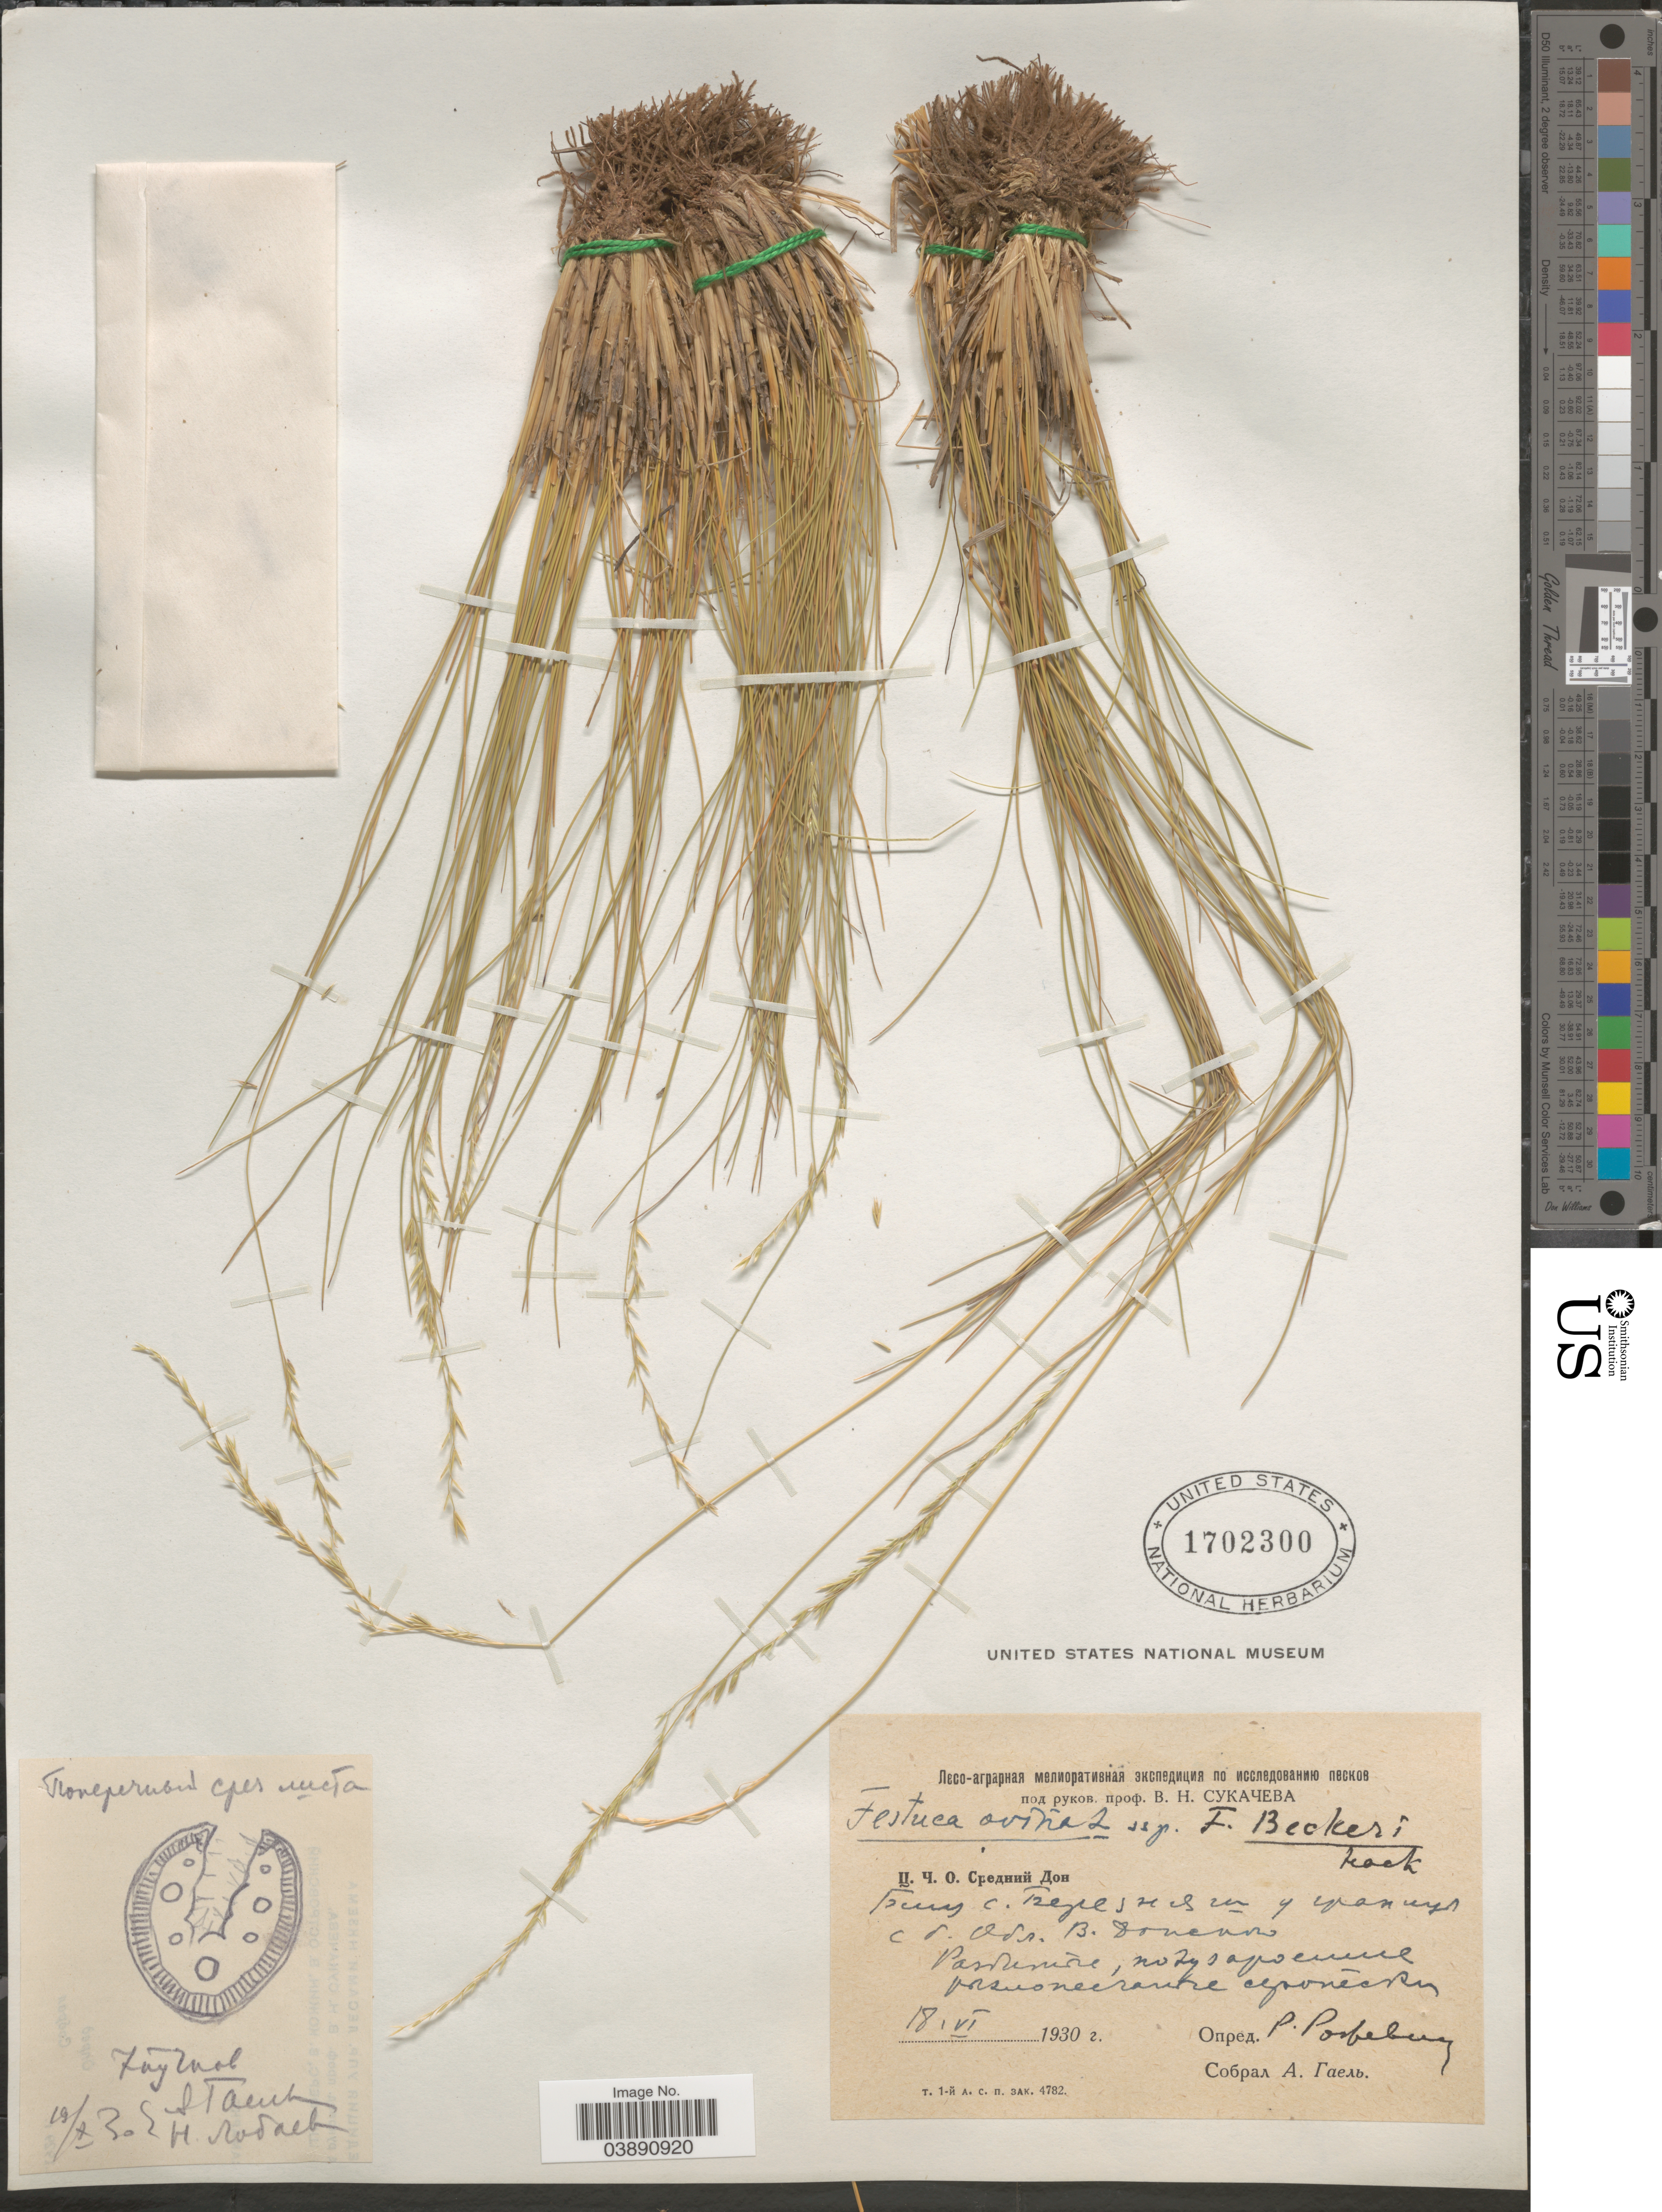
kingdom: Plantae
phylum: Tracheophyta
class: Liliopsida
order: Poales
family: Poaceae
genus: Festuca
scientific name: Festuca ovina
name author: L.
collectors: R. Rogvevits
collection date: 1930-06-18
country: Russian Federation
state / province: Voronezh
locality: River Don, near village Bereznyagi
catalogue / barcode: US 1702300